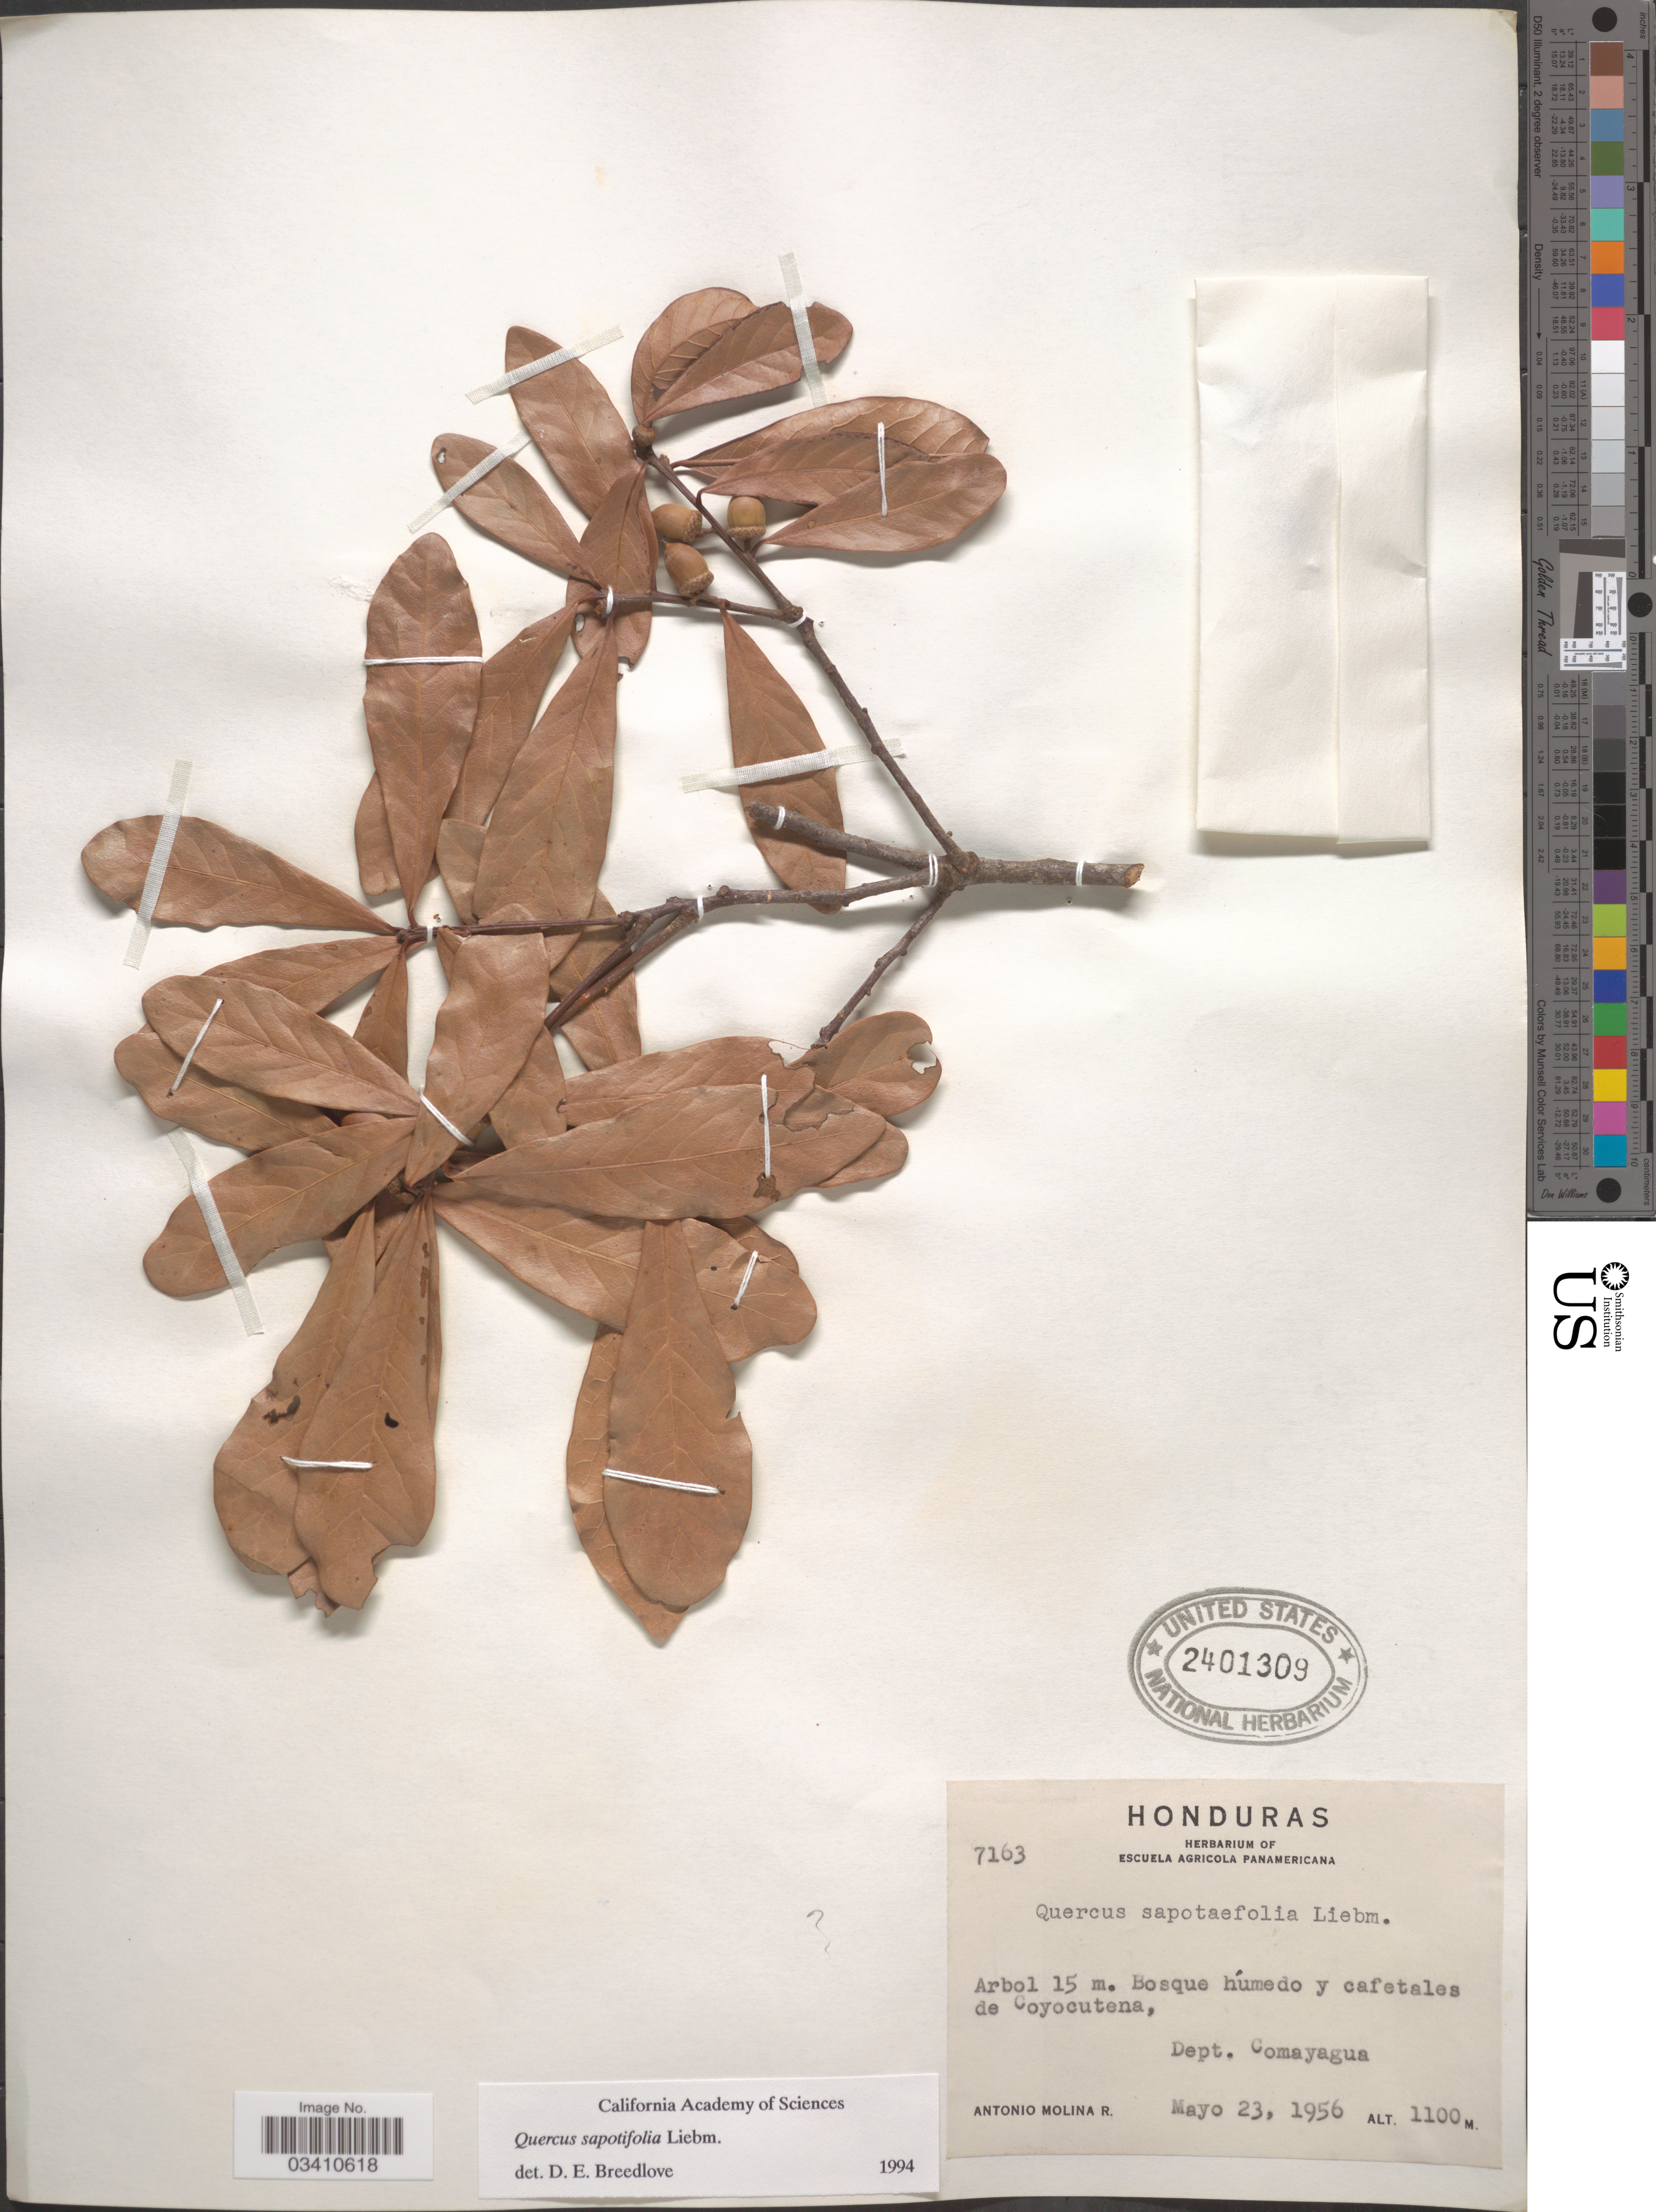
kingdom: Plantae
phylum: Tracheophyta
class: Magnoliopsida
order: Fagales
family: Fagaceae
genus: Quercus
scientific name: Quercus sapotaefolia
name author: Liebm.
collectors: A. Molina R.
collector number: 7163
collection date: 1956-05-23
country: Honduras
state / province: Comayagua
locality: Bosque húmedo y cafetales de Coyocutena, Dept. Comayagua.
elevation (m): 1100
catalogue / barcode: US 2401309